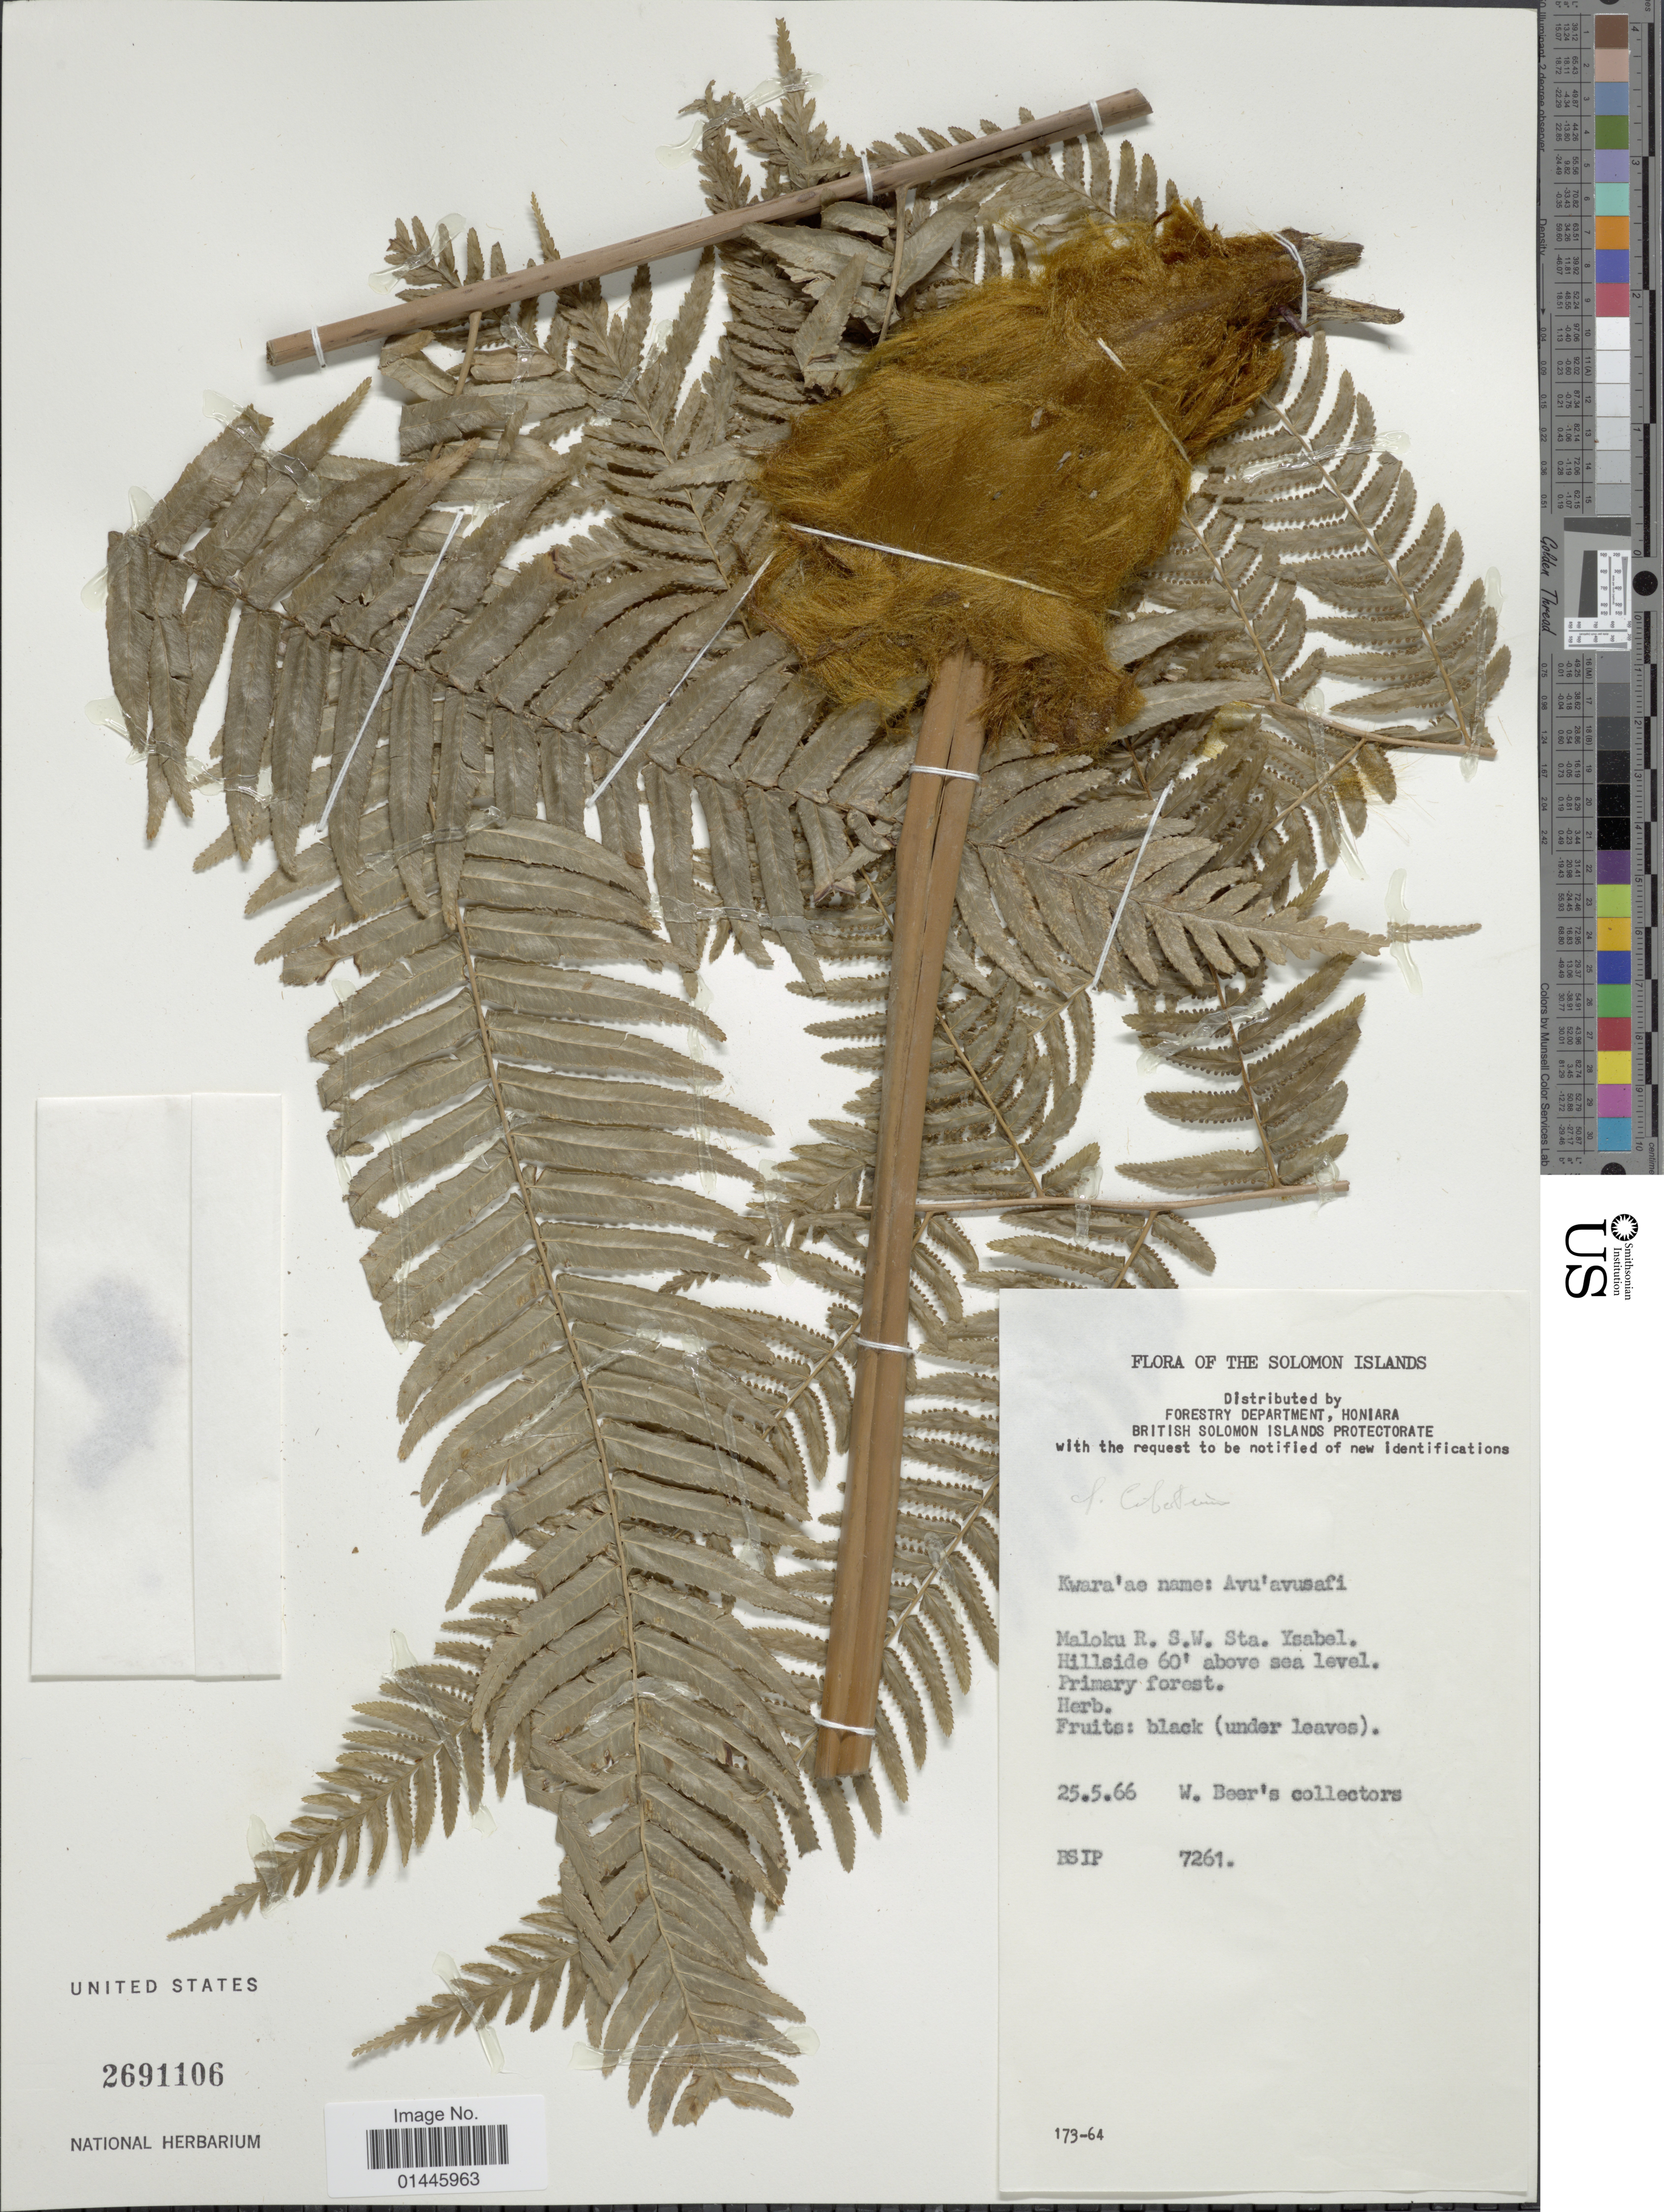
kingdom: Plantae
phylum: Tracheophyta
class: Polypodiopsida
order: Cyatheales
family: Cibotiaceae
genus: Cibotium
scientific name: Cibotium sp.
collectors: W. Beer's Collectors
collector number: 7261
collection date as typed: Transcribed d/m/y: 25/5/66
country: Solomon Islands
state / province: Solomon Islands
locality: Maloku R.S.W. Sta. Ysabel, Hillside.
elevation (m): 18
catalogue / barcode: US 2691106